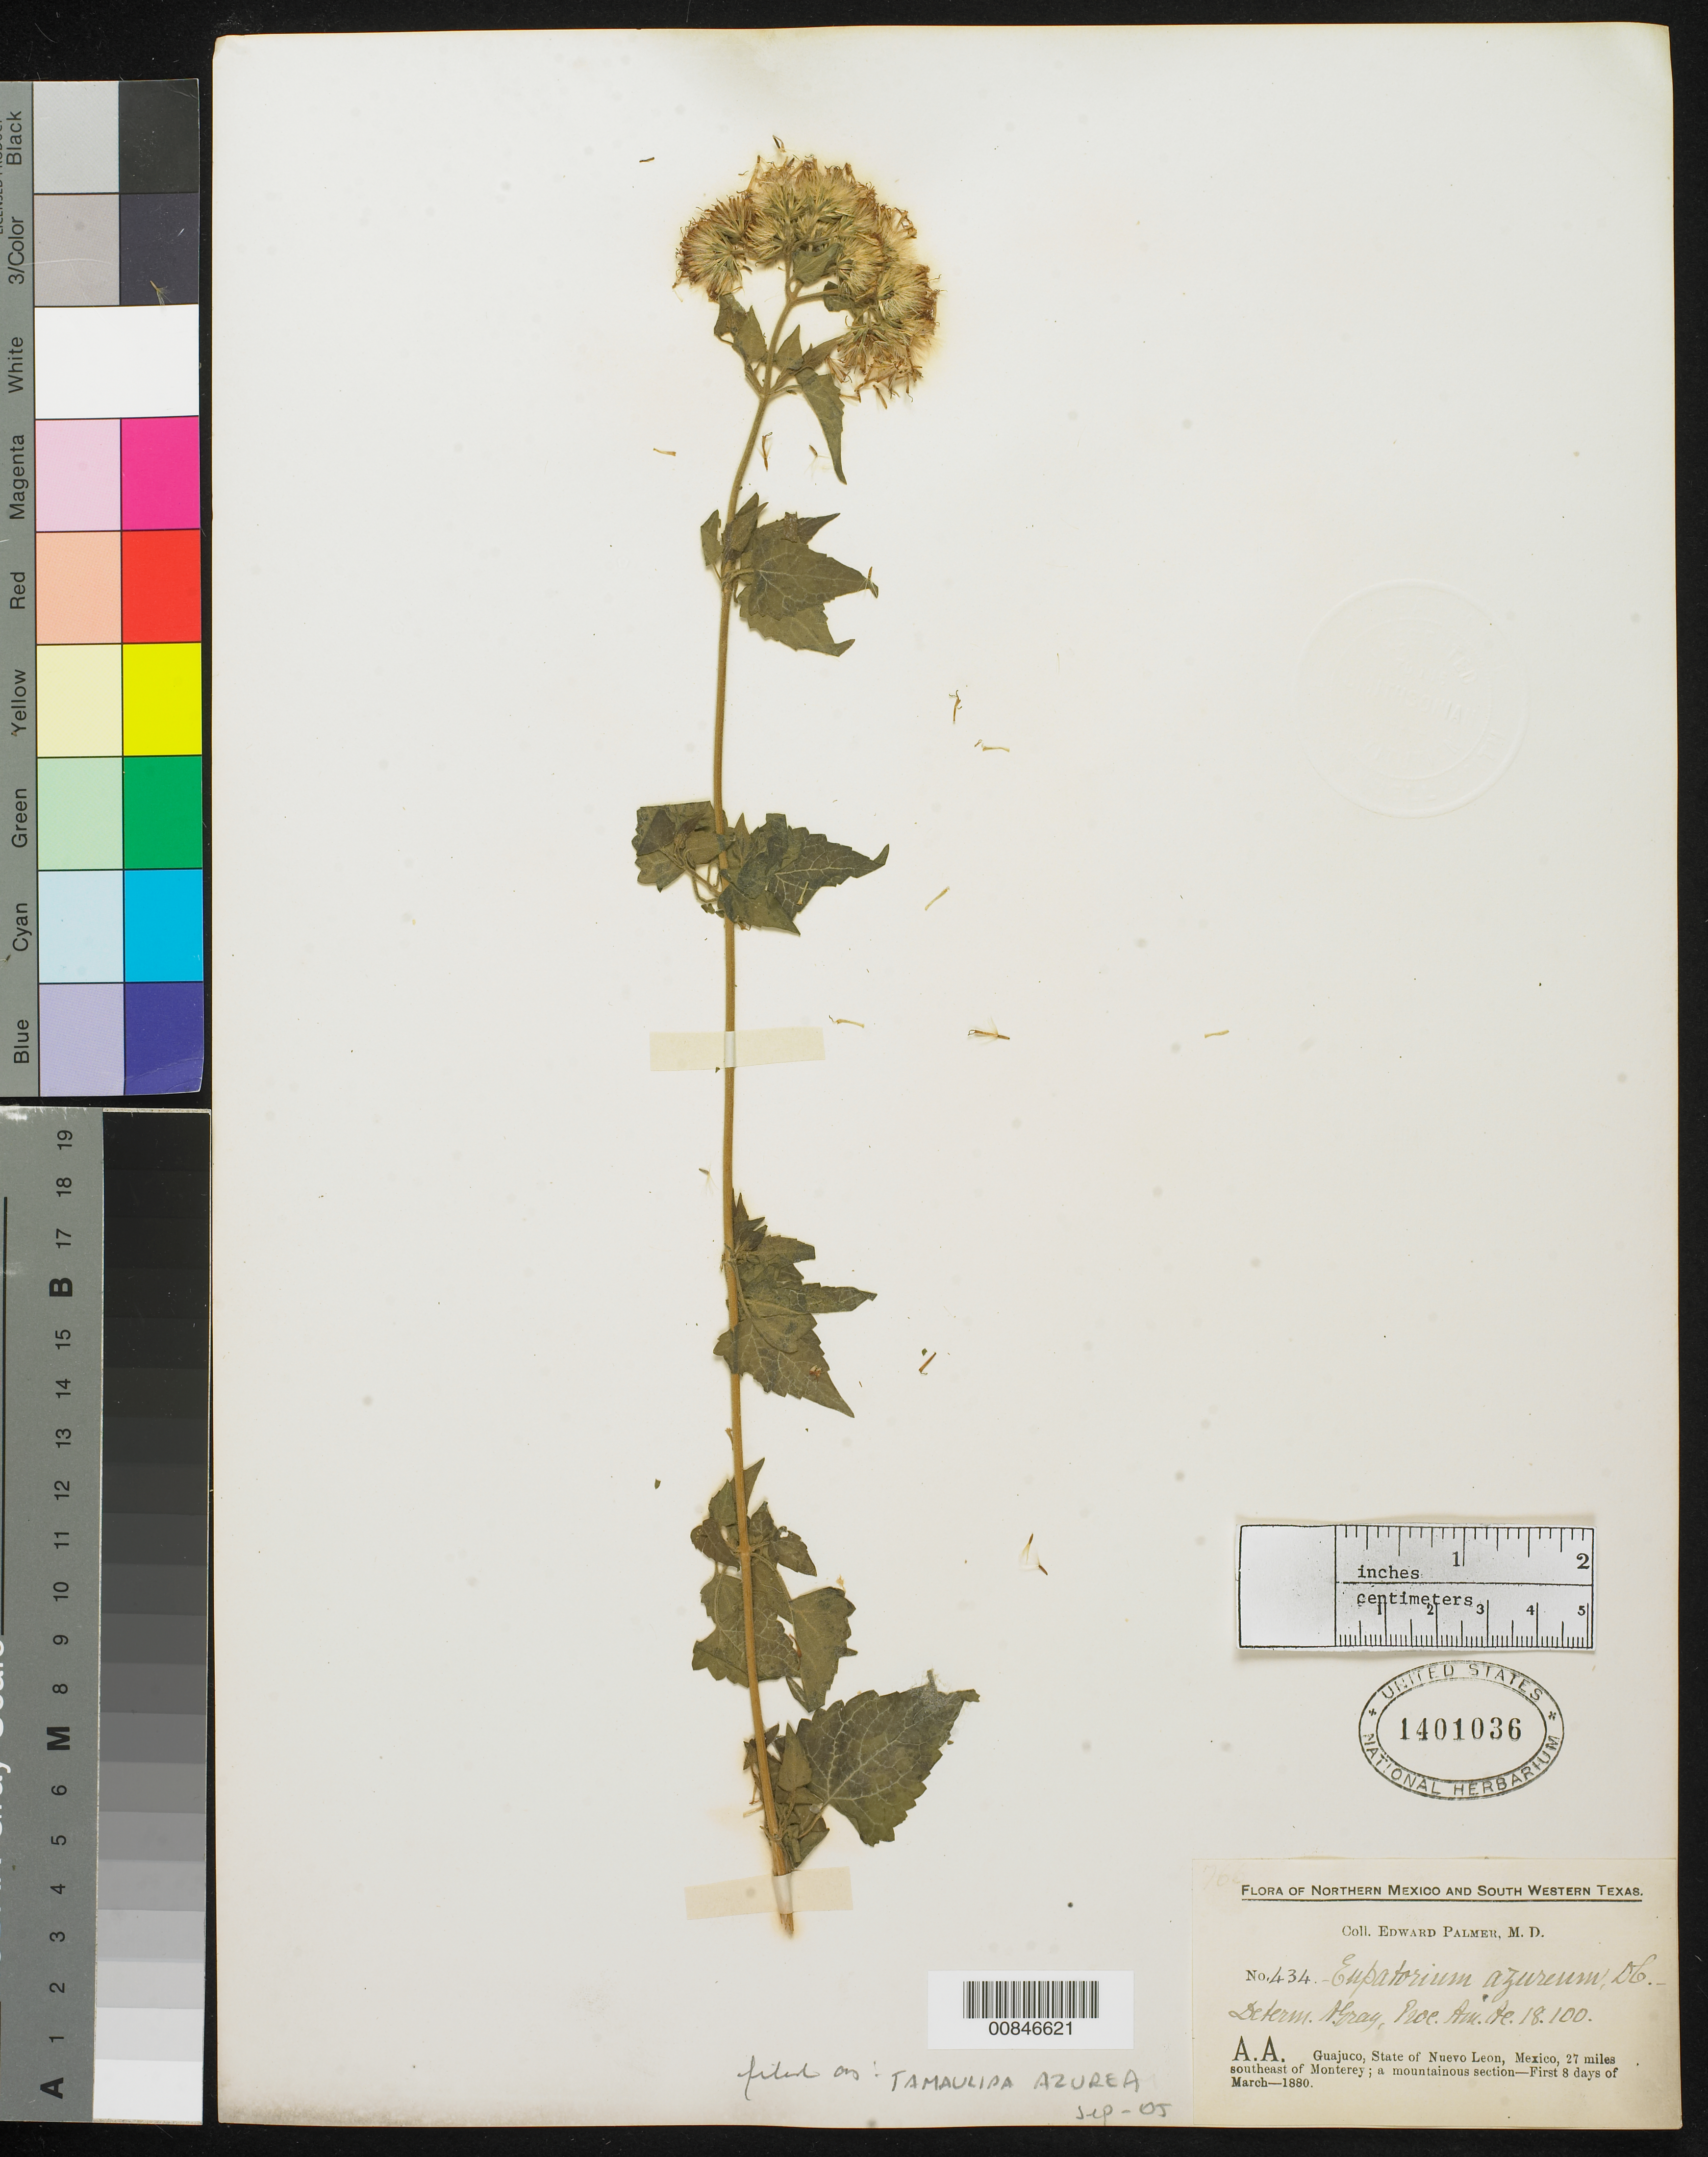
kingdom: Plantae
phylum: Tracheophyta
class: Magnoliopsida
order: Asterales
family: Asteraceae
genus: Tamaulipa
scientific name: Tamaulipa azurea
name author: (DC.) R.M. King & H. Rob.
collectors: E. Palmer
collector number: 434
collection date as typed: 01 Mar 1880 to 08 Mar 1880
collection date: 1880-03-01/1880-03-08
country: Mexico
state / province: Nuevo León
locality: A.A. Guajuco, Nuevo León, 27 miles southeast of Monterrey; a mountainous section.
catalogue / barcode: US 1401036